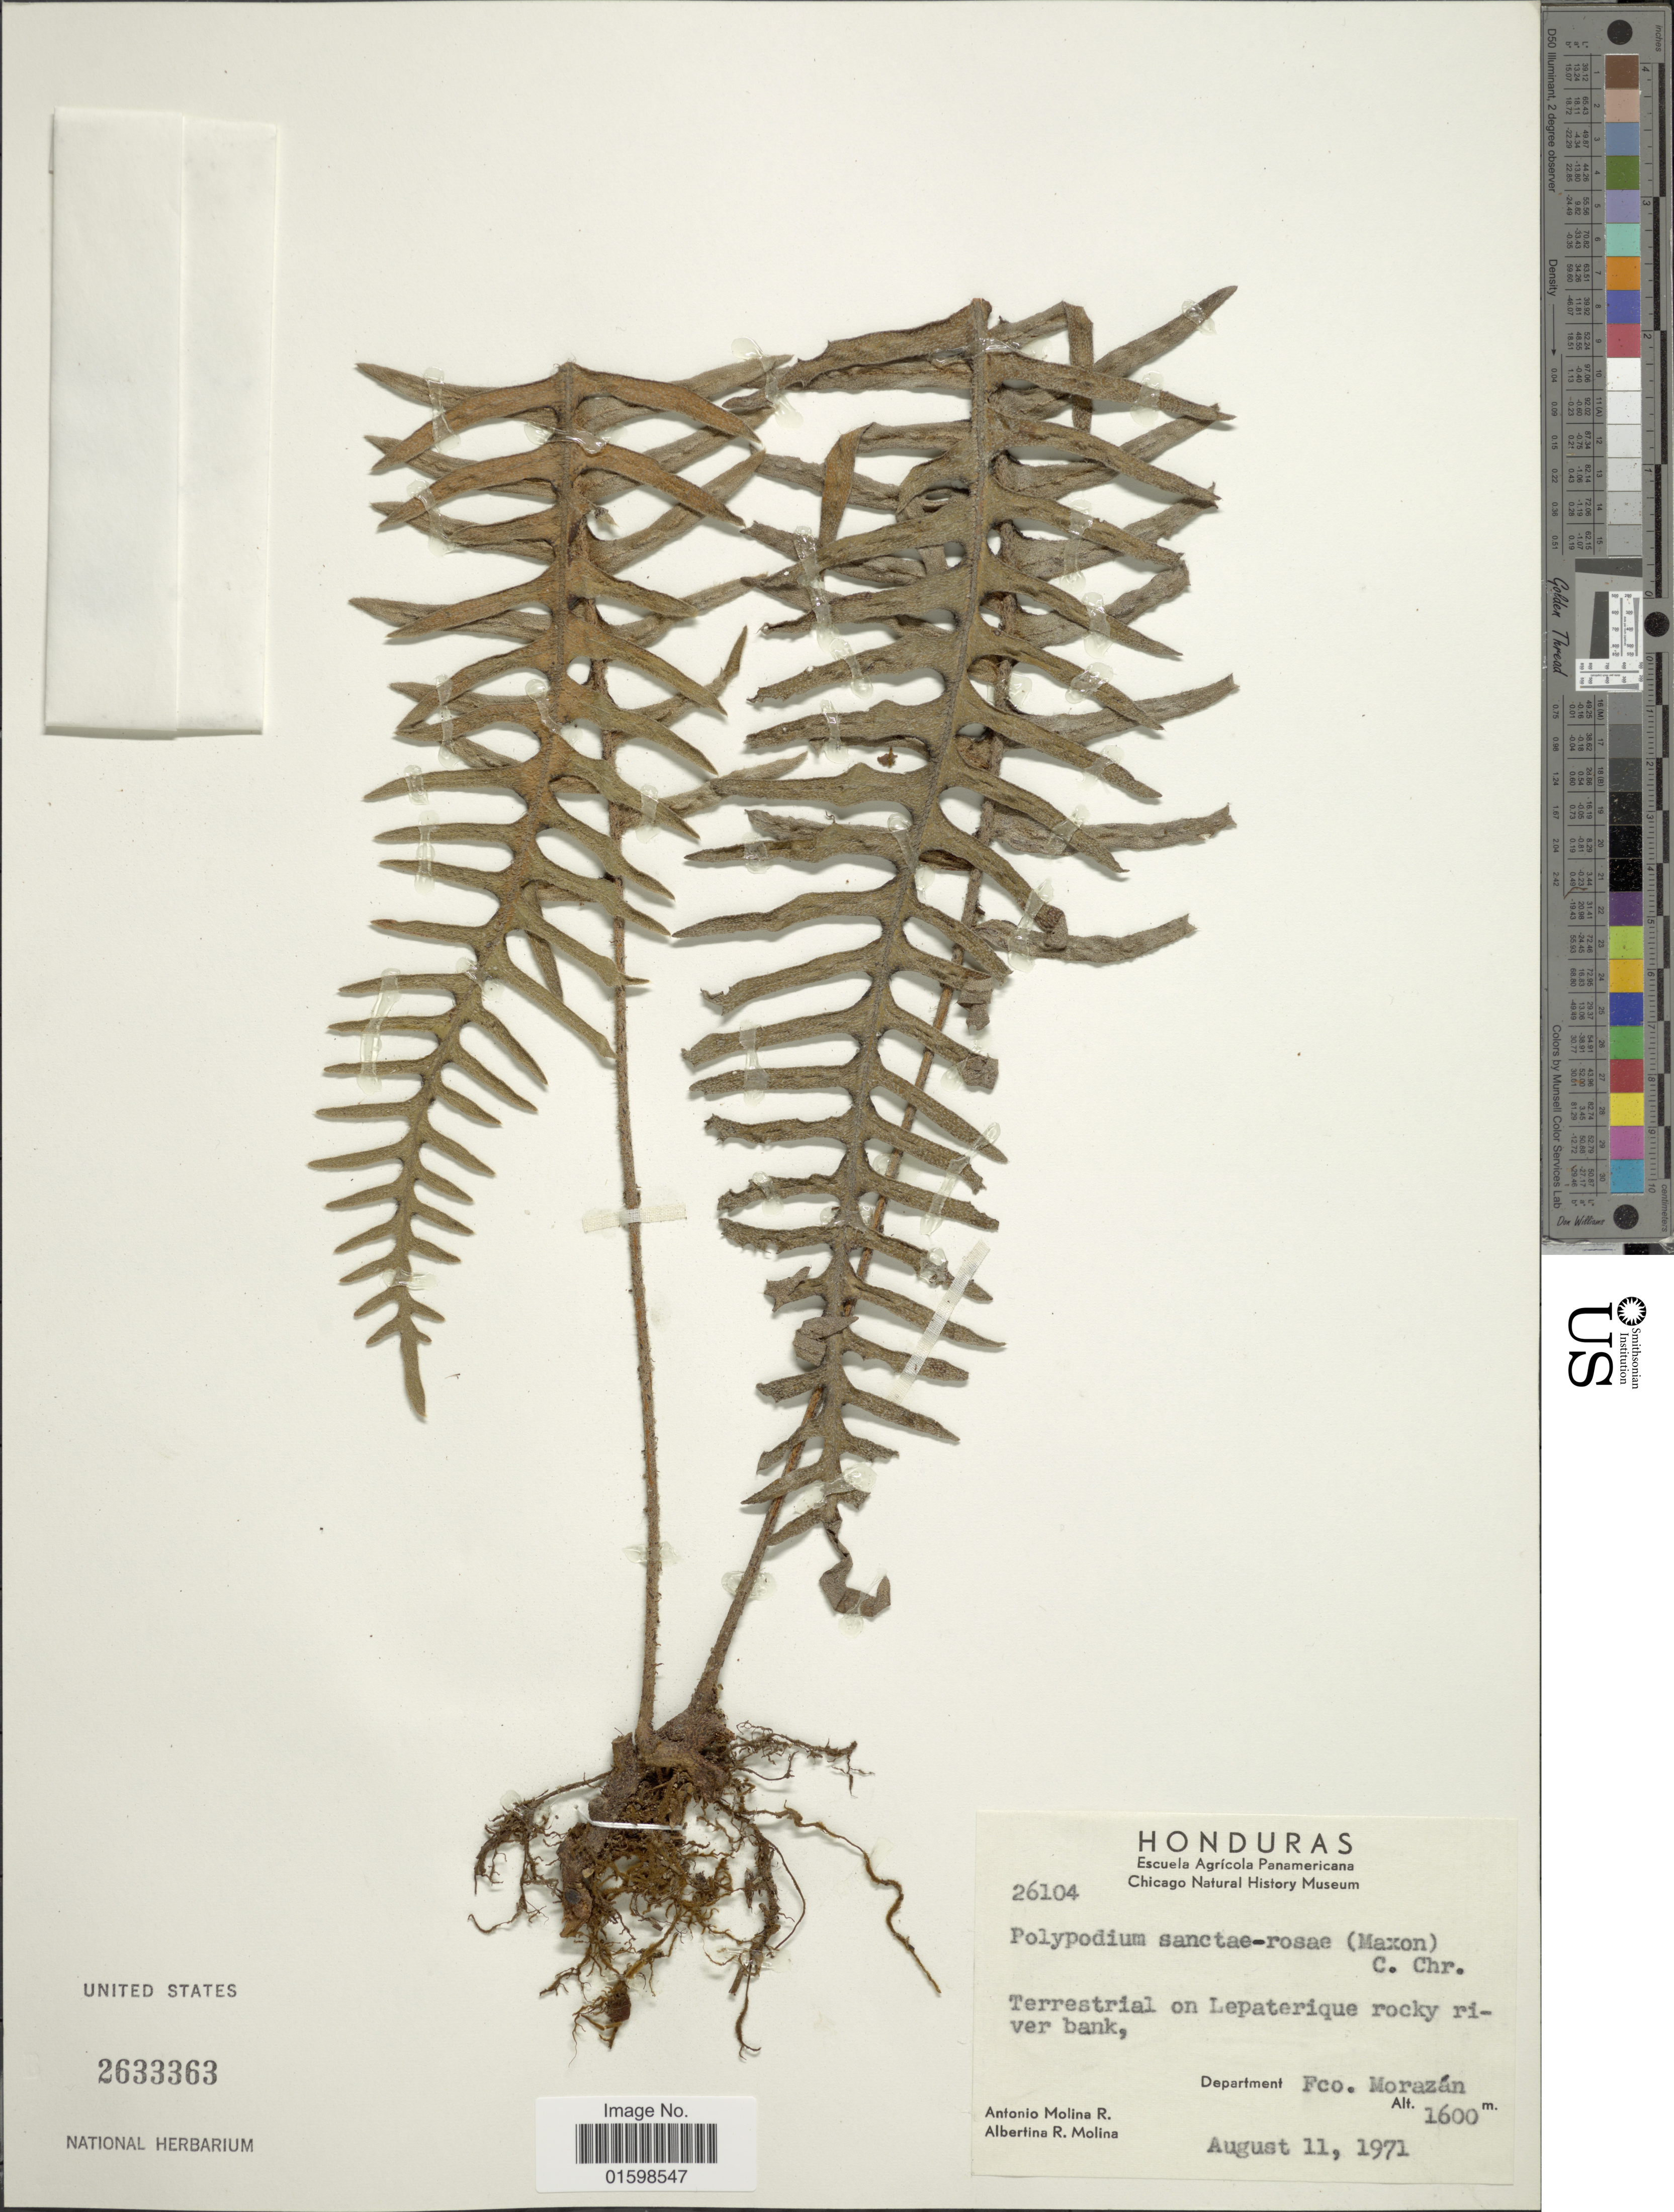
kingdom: Plantae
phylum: Tracheophyta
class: Polypodiopsida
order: Polypodiales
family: Polypodiaceae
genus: Pleopeltis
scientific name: Pleopeltis sanctae-rosae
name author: (Maxon) A.R. Sm. & Tejero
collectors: A. Molina R. & A. R. Molina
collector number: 26104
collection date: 1971-08-11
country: Honduras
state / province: Fco. Morazán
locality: Terrestrial on Lepaterique rocky river bank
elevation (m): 1600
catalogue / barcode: US 2633363